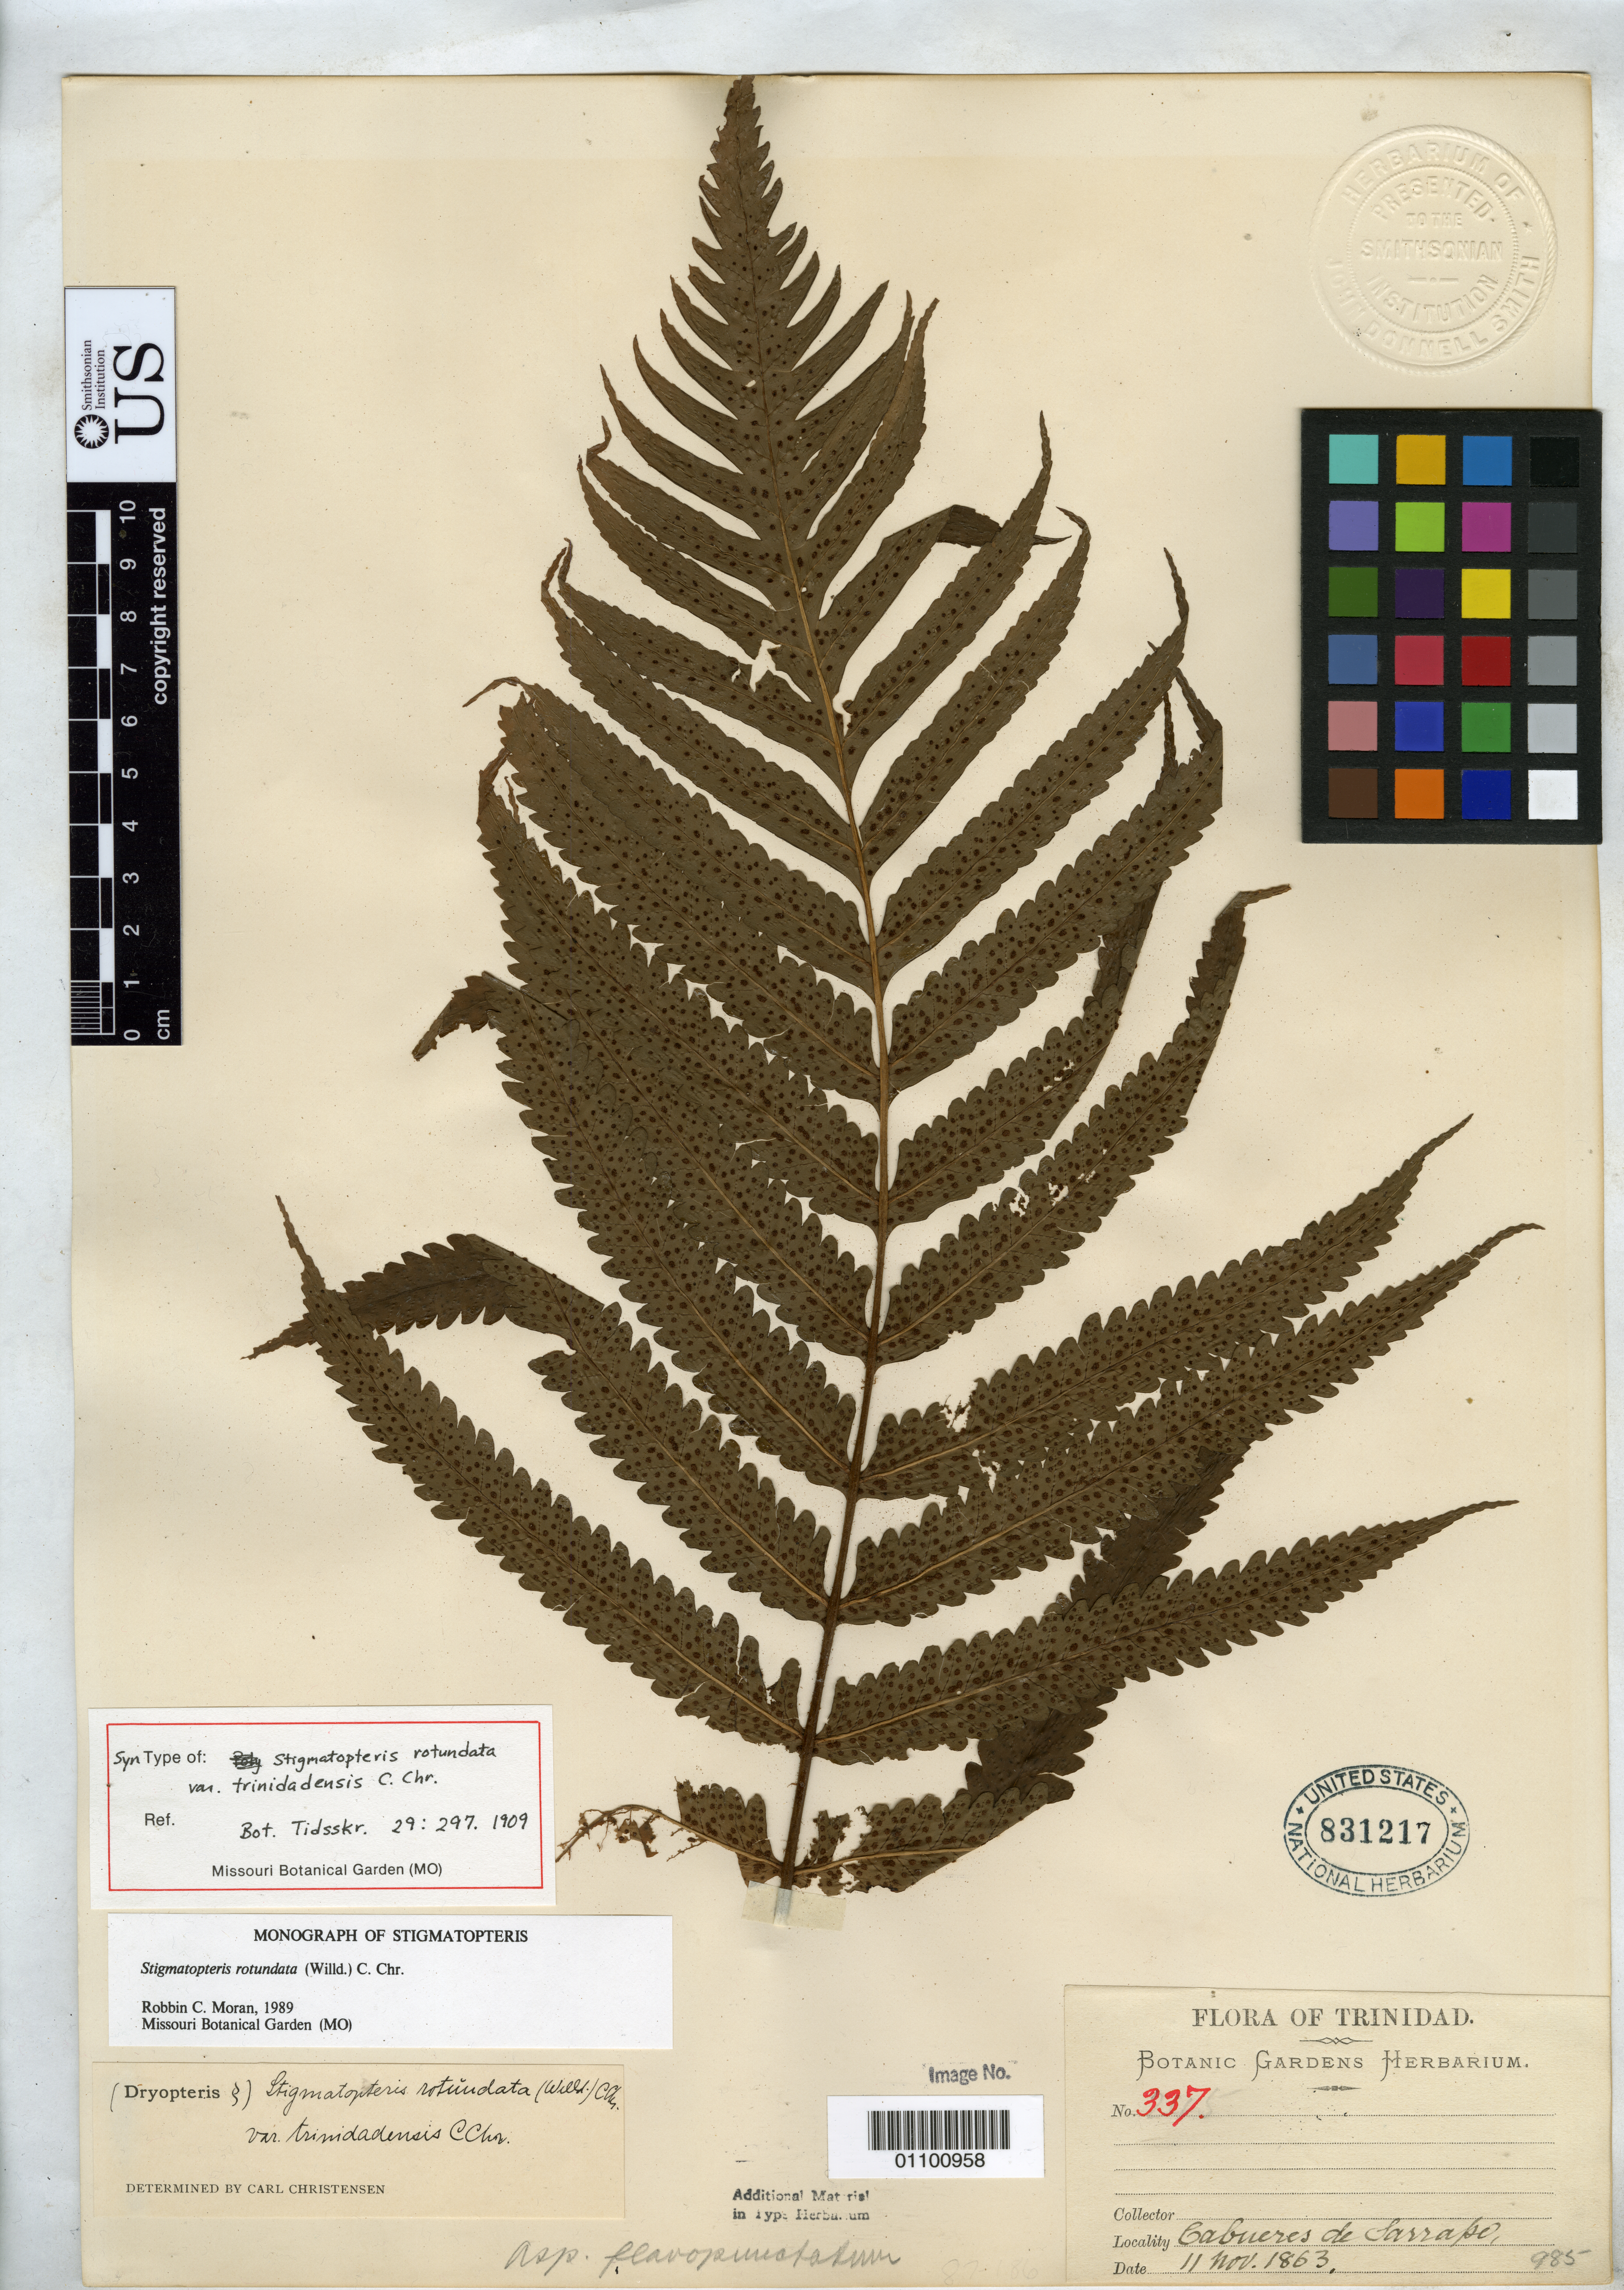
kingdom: Plantae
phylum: Tracheophyta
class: Polypodiopsida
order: Polypodiales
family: Dryopteridaceae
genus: Stigmatopteris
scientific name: Stigmatopteris rotundata var. trinidadensis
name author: C. Chr.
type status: Syntype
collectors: A. Fendler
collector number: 337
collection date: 1863-11-11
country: Trinidad and Tobago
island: Trinidad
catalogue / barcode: US 831217